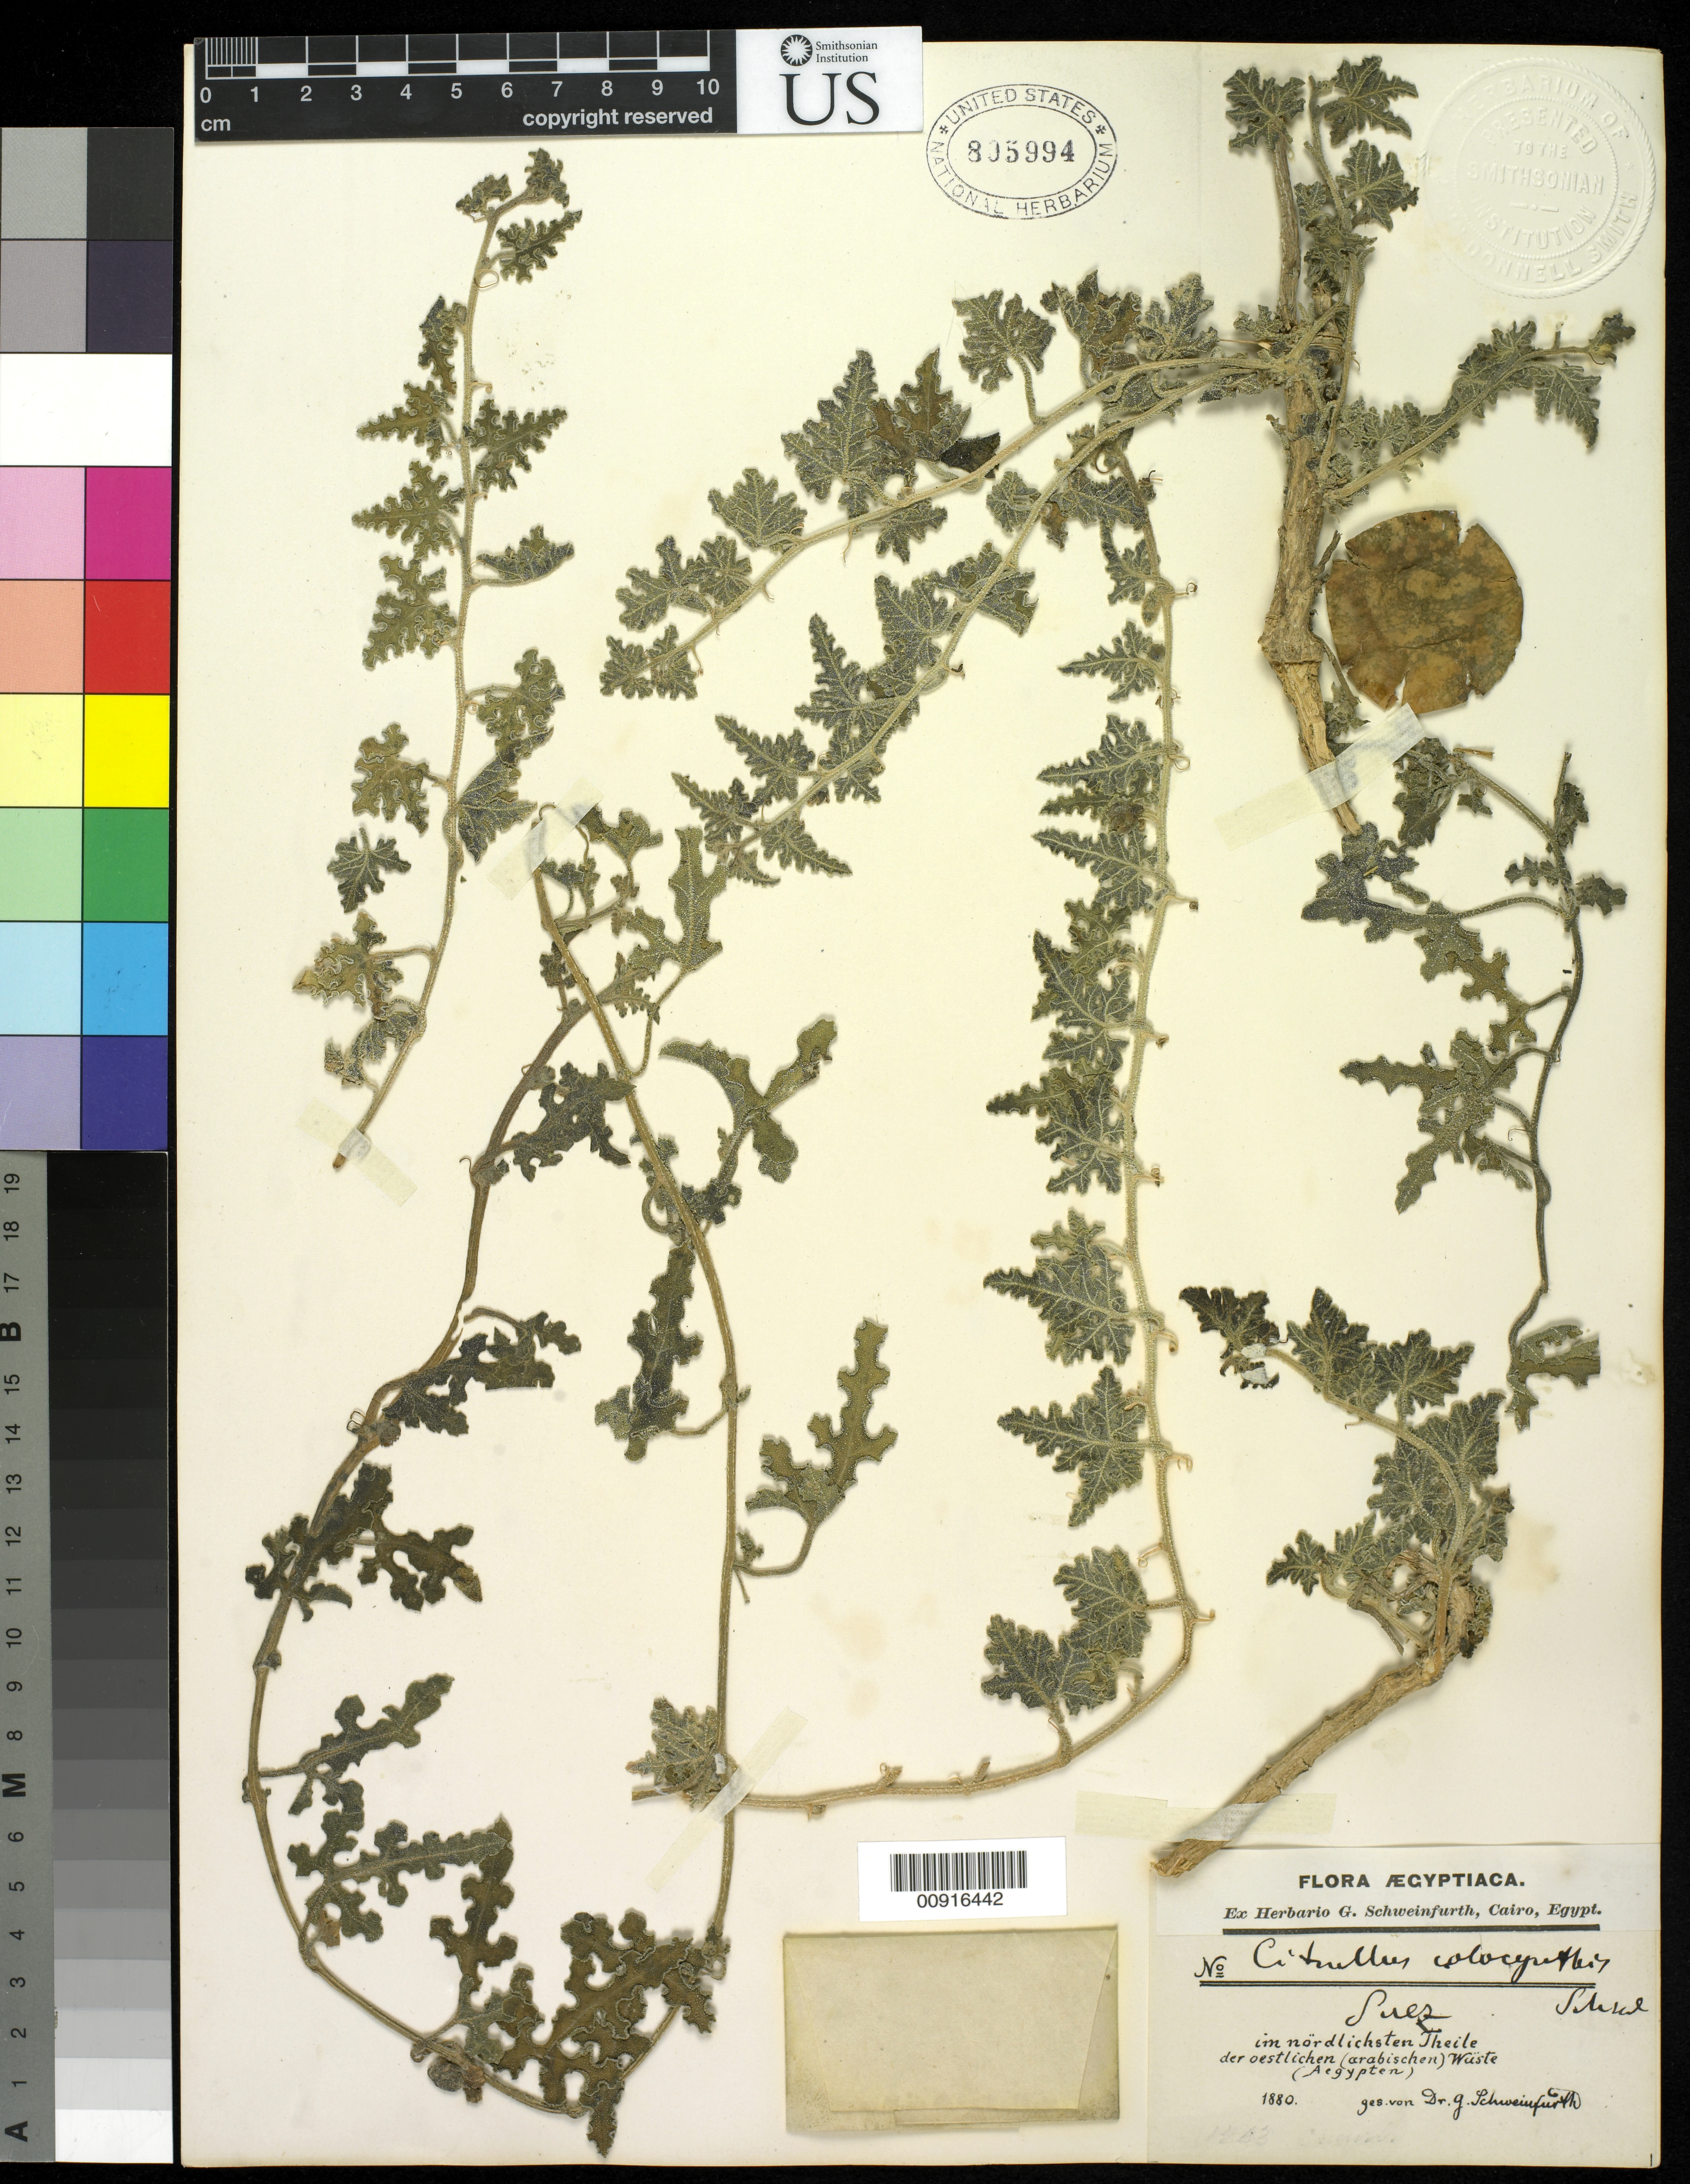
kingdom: Plantae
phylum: Tracheophyta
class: Magnoliopsida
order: Cucurbitales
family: Cucurbitaceae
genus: Citrullus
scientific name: Citrullus vulgaris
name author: Schrad.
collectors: G. A. Schweinfurth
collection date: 1880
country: Egypt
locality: Suez: im nordlichten Theile der oestlichen (arabiscehen) Wuste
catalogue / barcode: US 805994